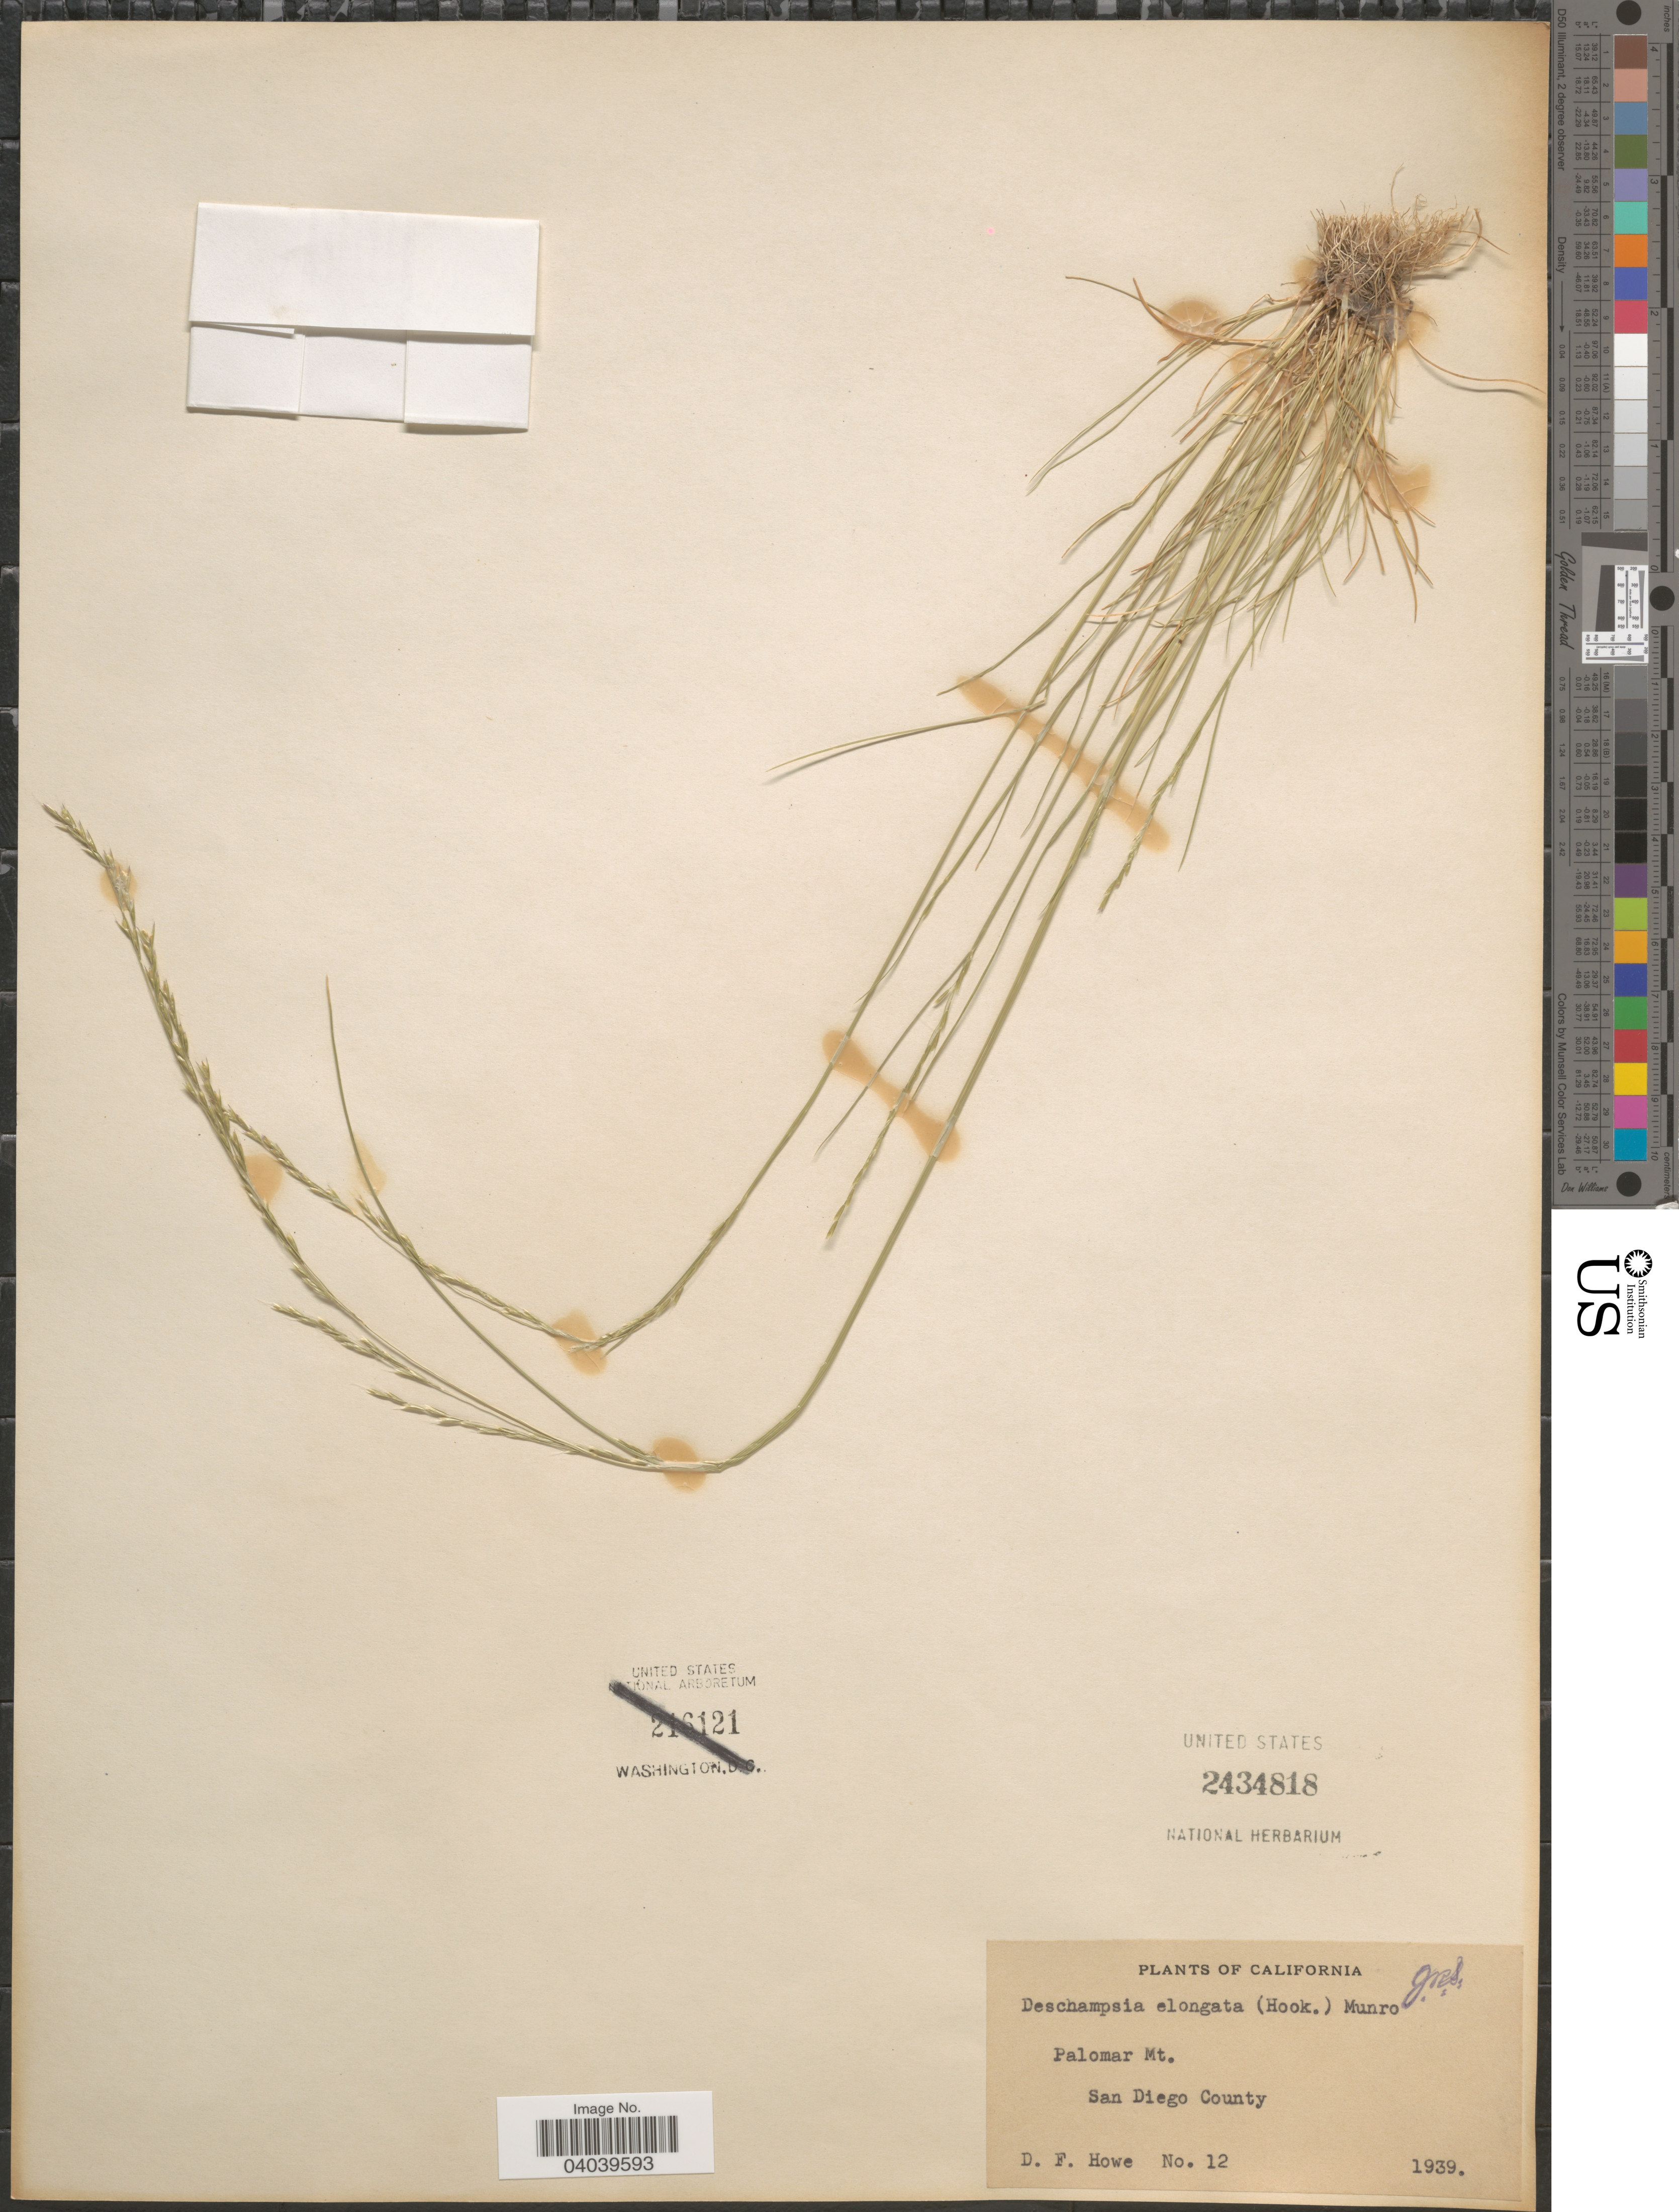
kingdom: Plantae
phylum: Tracheophyta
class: Liliopsida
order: Poales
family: Poaceae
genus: Deschampsia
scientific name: Deschampsia elongata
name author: (Hook.) Munro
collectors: D. Howe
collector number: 12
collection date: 1939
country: United States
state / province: California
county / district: San Diego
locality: Palomar Mt. San Diego County.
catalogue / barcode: US 2434818